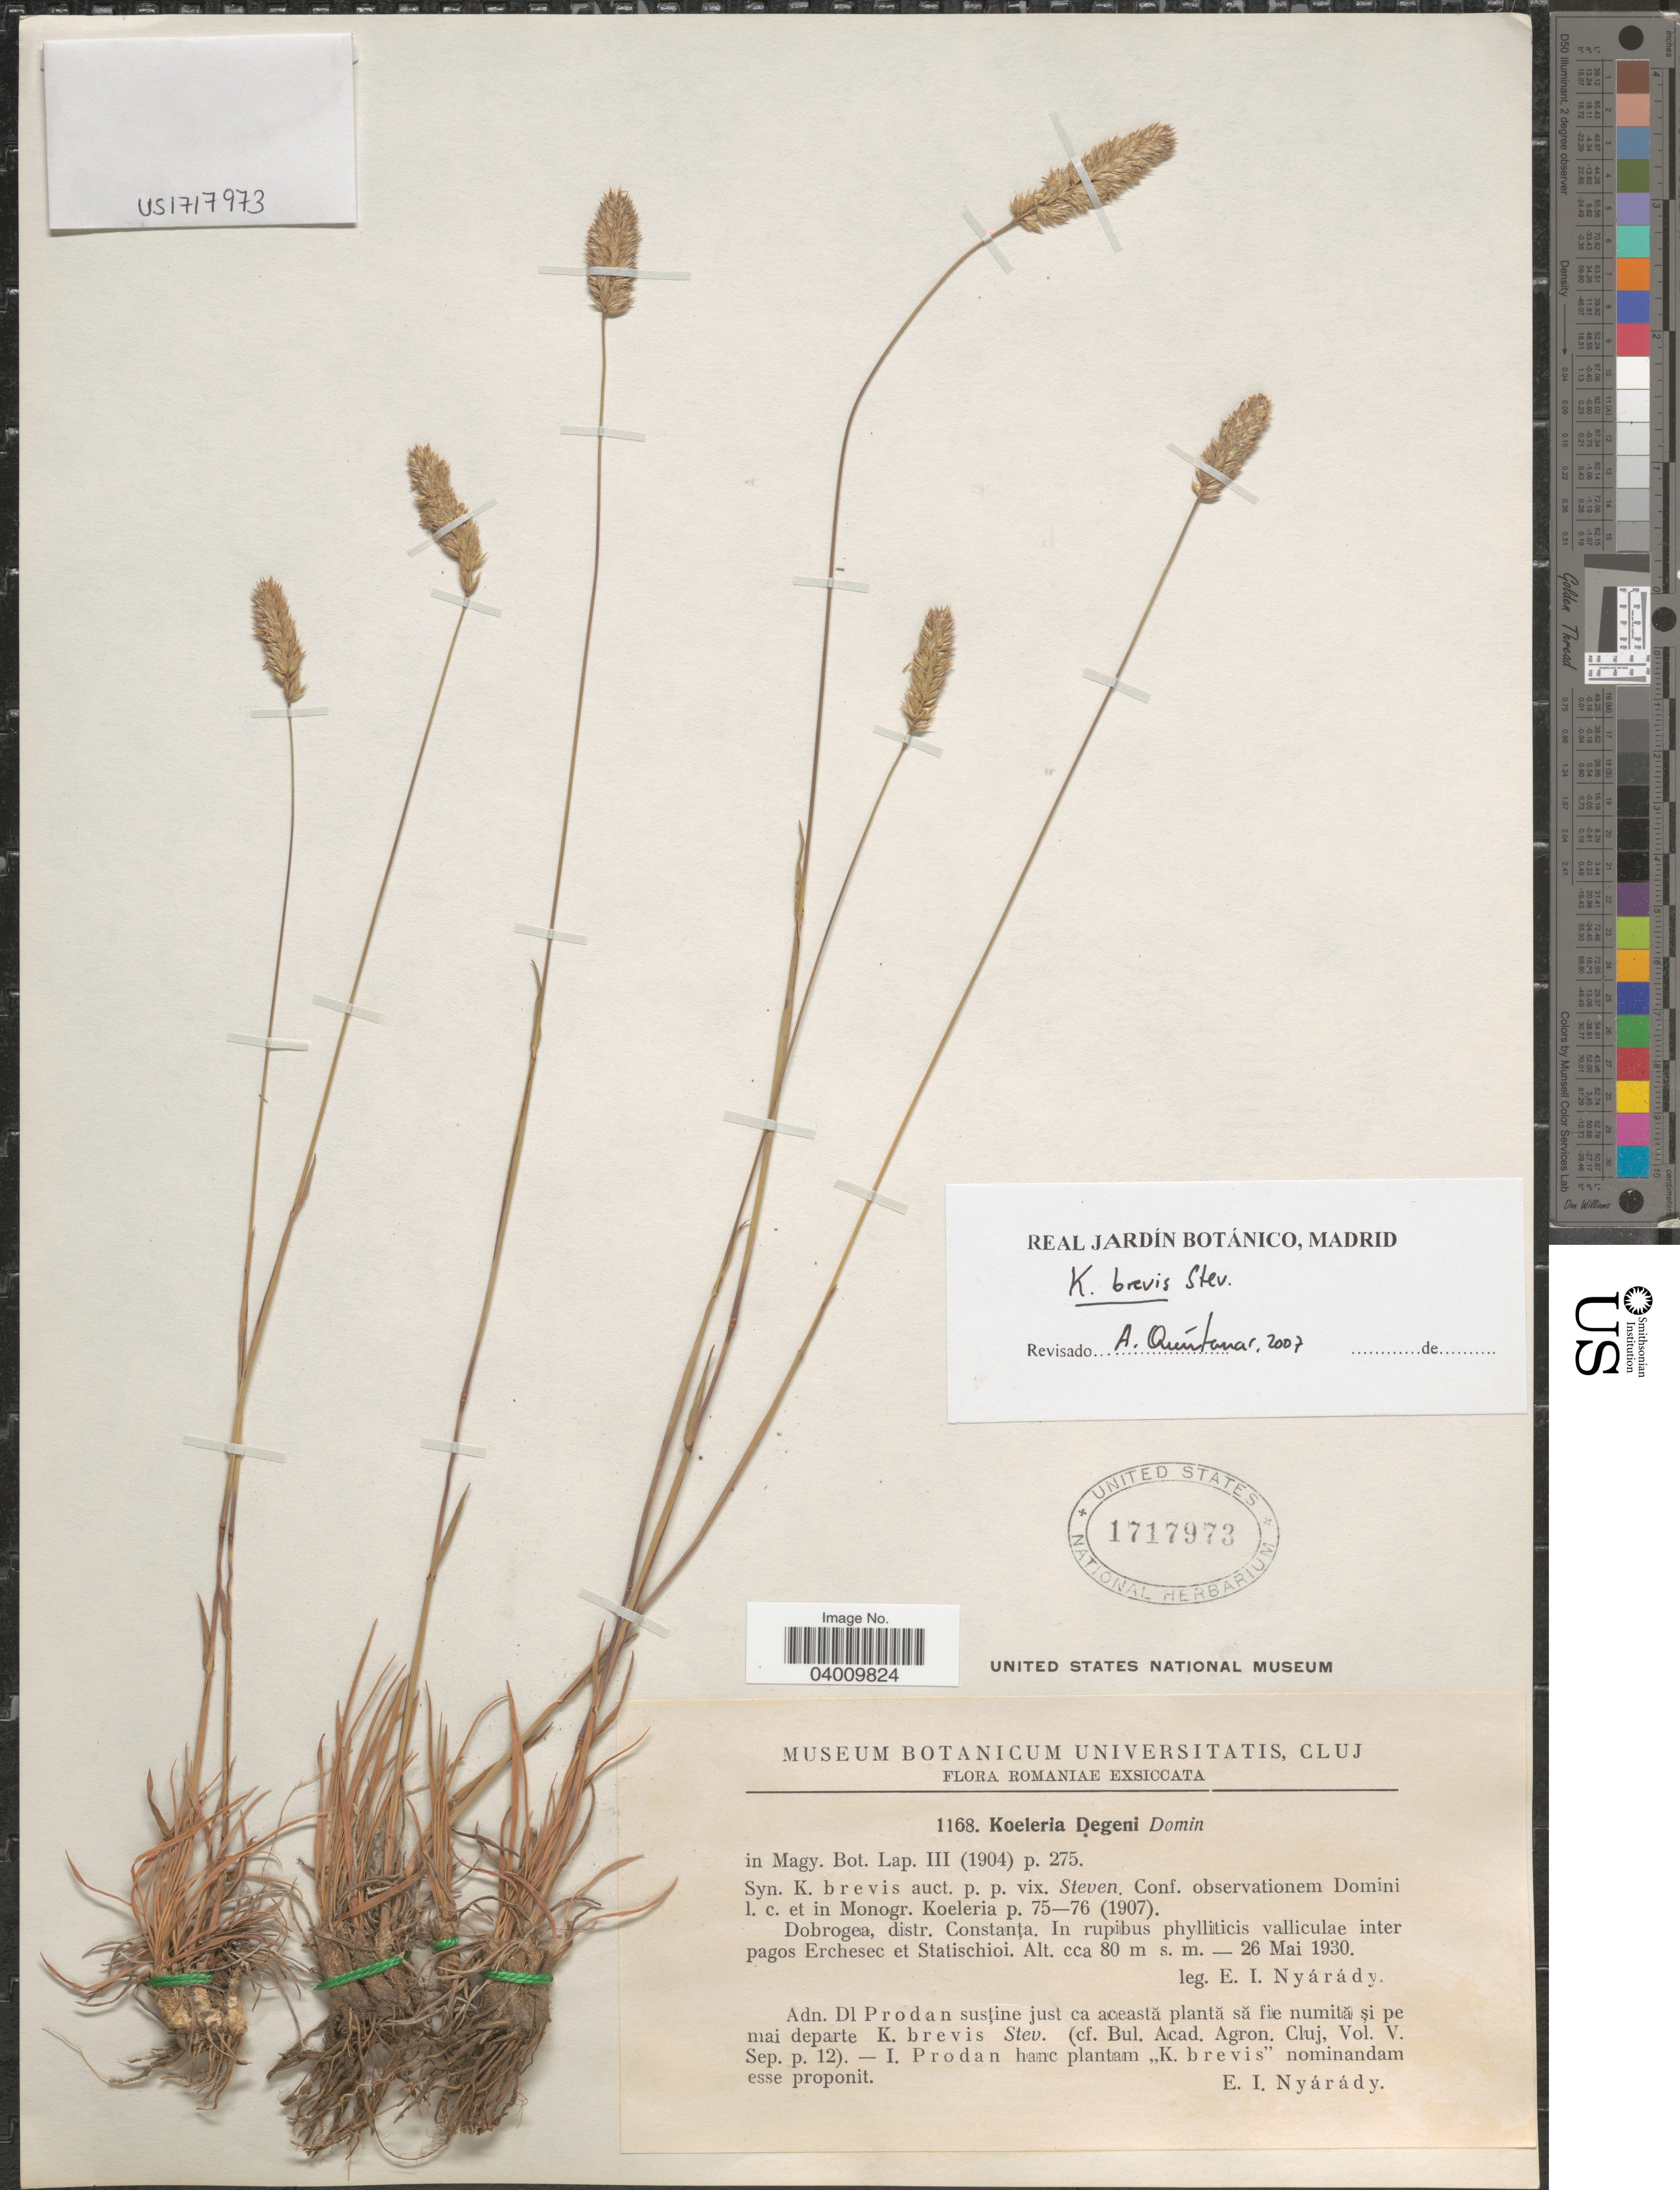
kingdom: Plantae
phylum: Tracheophyta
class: Liliopsida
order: Poales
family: Poaceae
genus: Koeleria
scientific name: Koeleria brevis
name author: Pers.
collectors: E. Nyárády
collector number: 1168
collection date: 1930-05-26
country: Romania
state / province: Constanta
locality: Dobrogea, distr. Constanţa. In rupibus phylliticis valliculae inter pagos Erchesec et Statischioi.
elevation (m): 80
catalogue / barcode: US 1717973